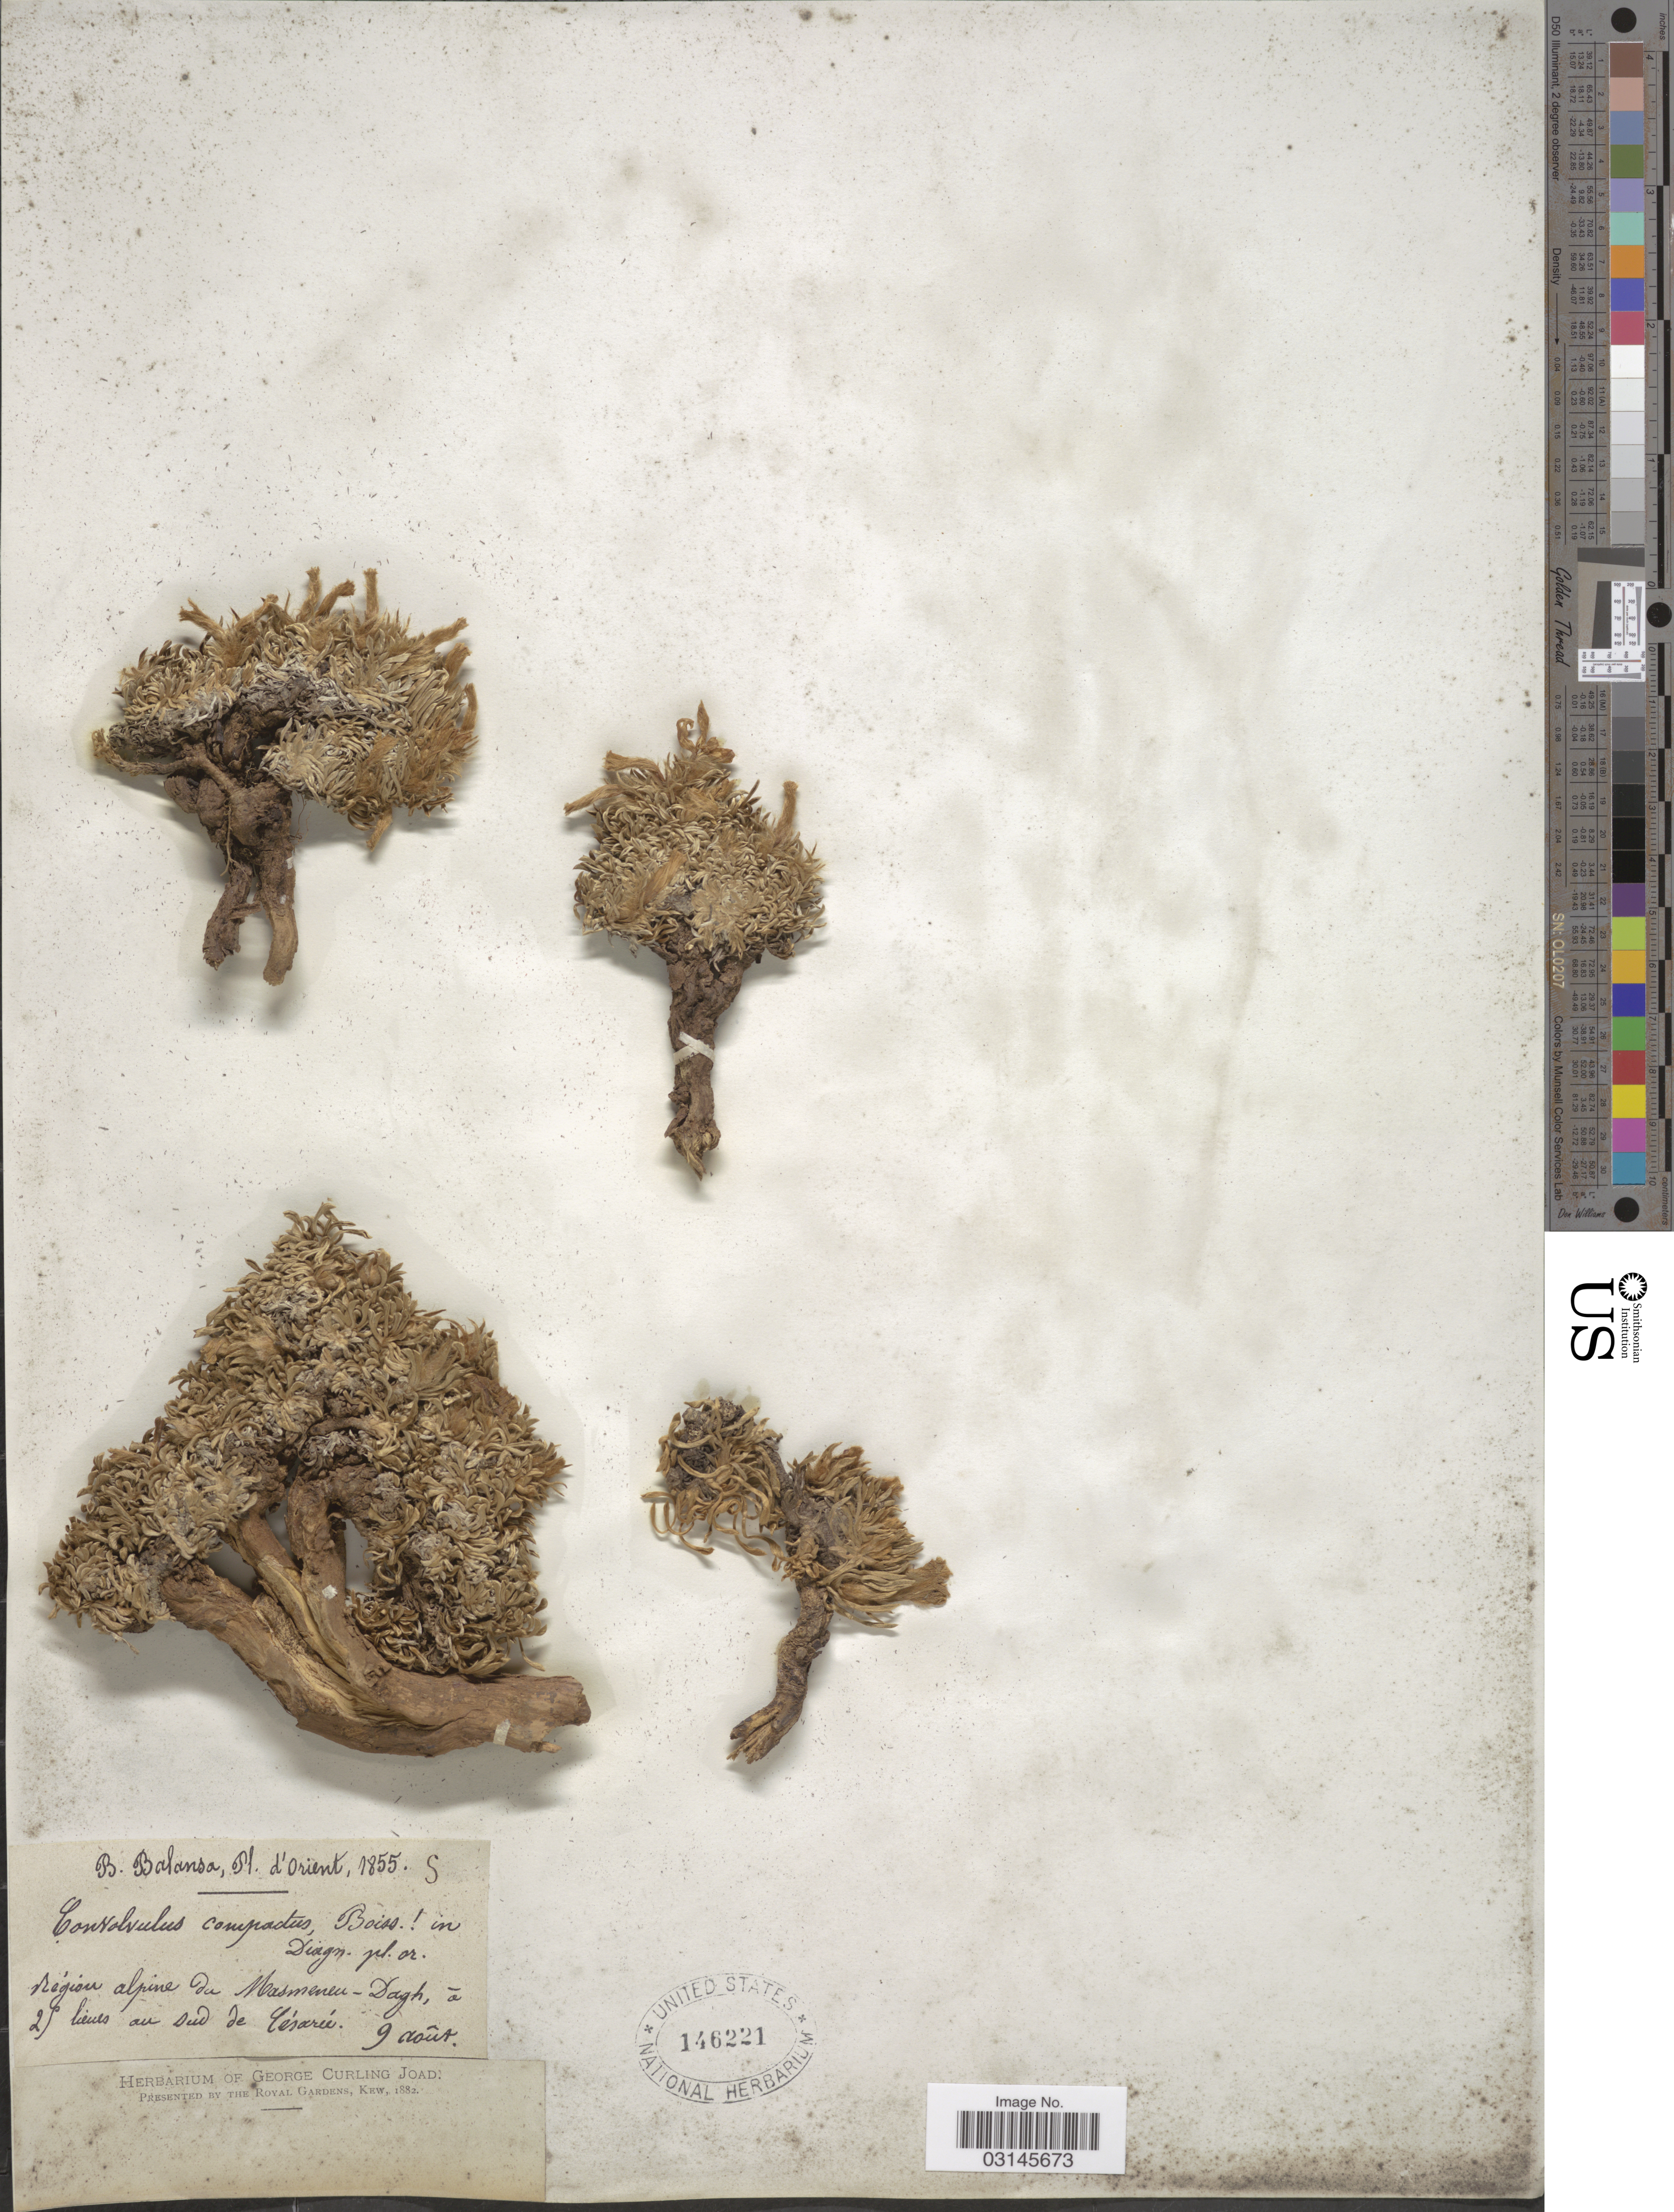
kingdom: Plantae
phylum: Tracheophyta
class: Magnoliopsida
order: Solanales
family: Convolvulaceae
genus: Convolvulus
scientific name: Convolvulus compactus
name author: Boiss.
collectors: B. Balansa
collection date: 1855-08-09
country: Turkey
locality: Orient. région alpine du Masmeneu-Dagh, à 25 lieues au sud de Césarée.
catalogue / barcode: US 146221